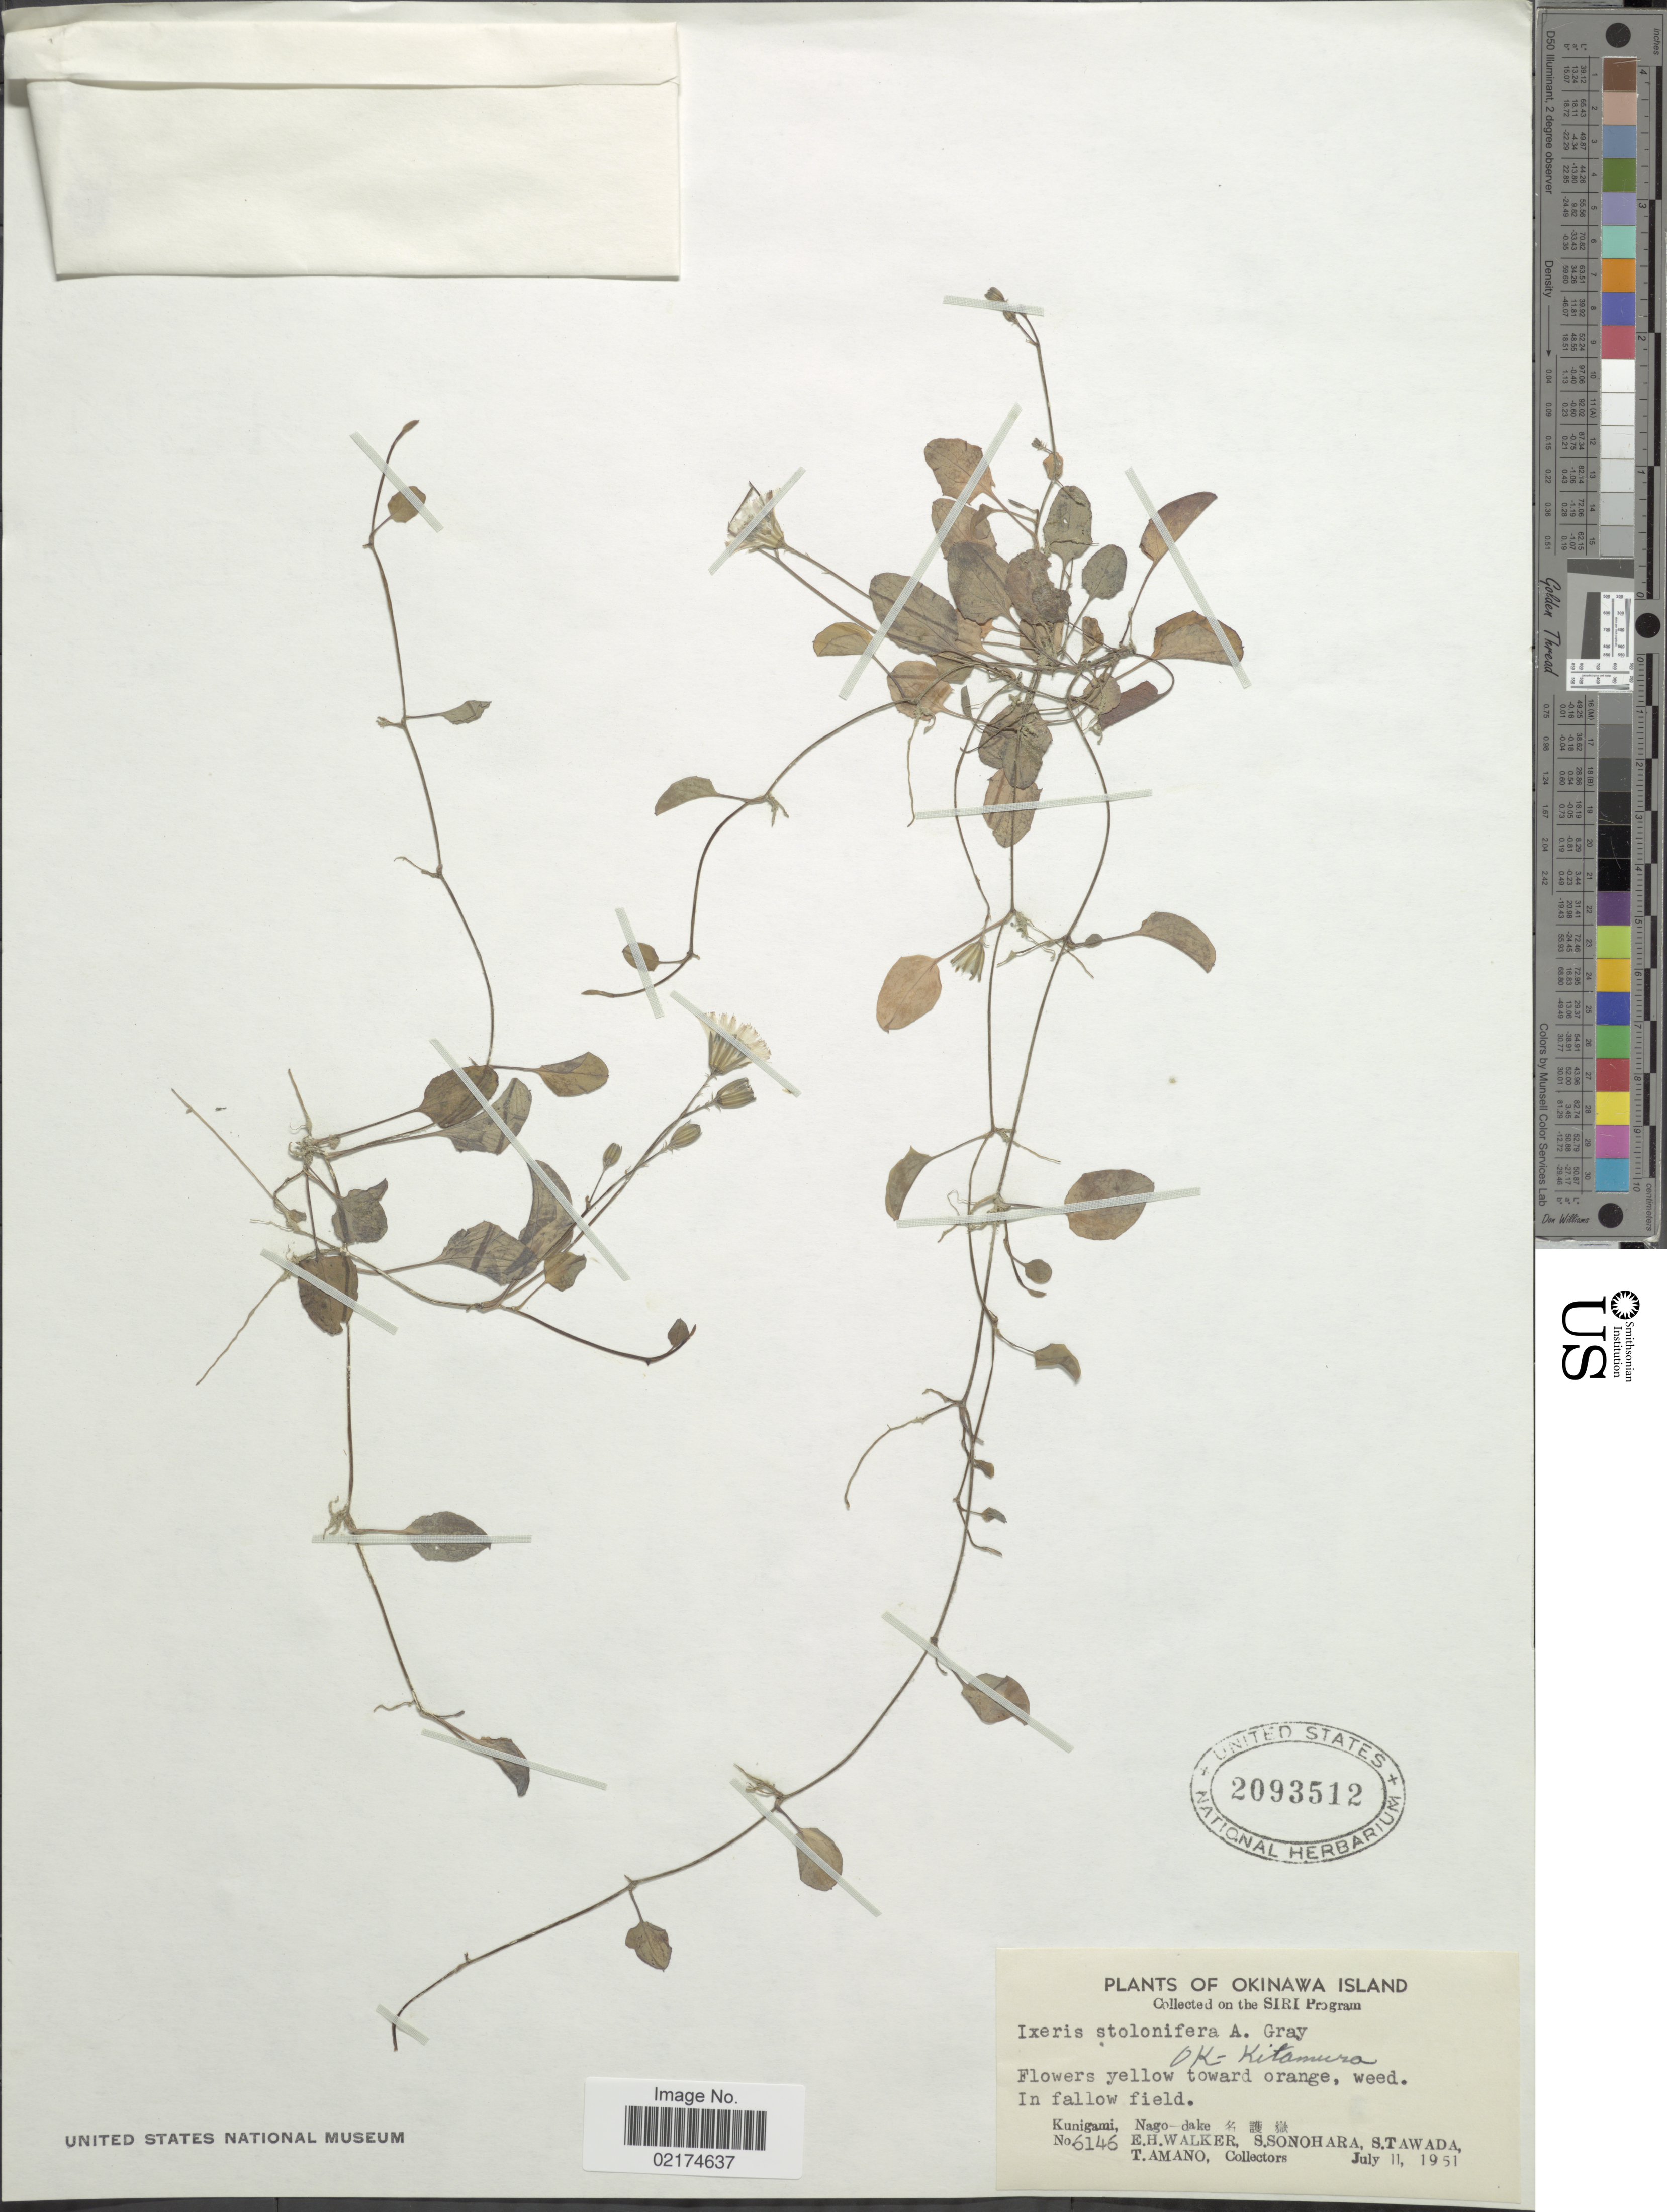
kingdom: Plantae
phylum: Tracheophyta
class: Magnoliopsida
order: Asterales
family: Asteraceae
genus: Ixeris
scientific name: Ixeris stolonifera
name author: A. Gray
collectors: E. H. Walker, S. Sonohara, S. Tawada & T. Amano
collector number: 6146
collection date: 1951-07-11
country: Japan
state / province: Okinawa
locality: Okinawa Island, Kunigami, Nago-dake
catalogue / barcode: US 2093512